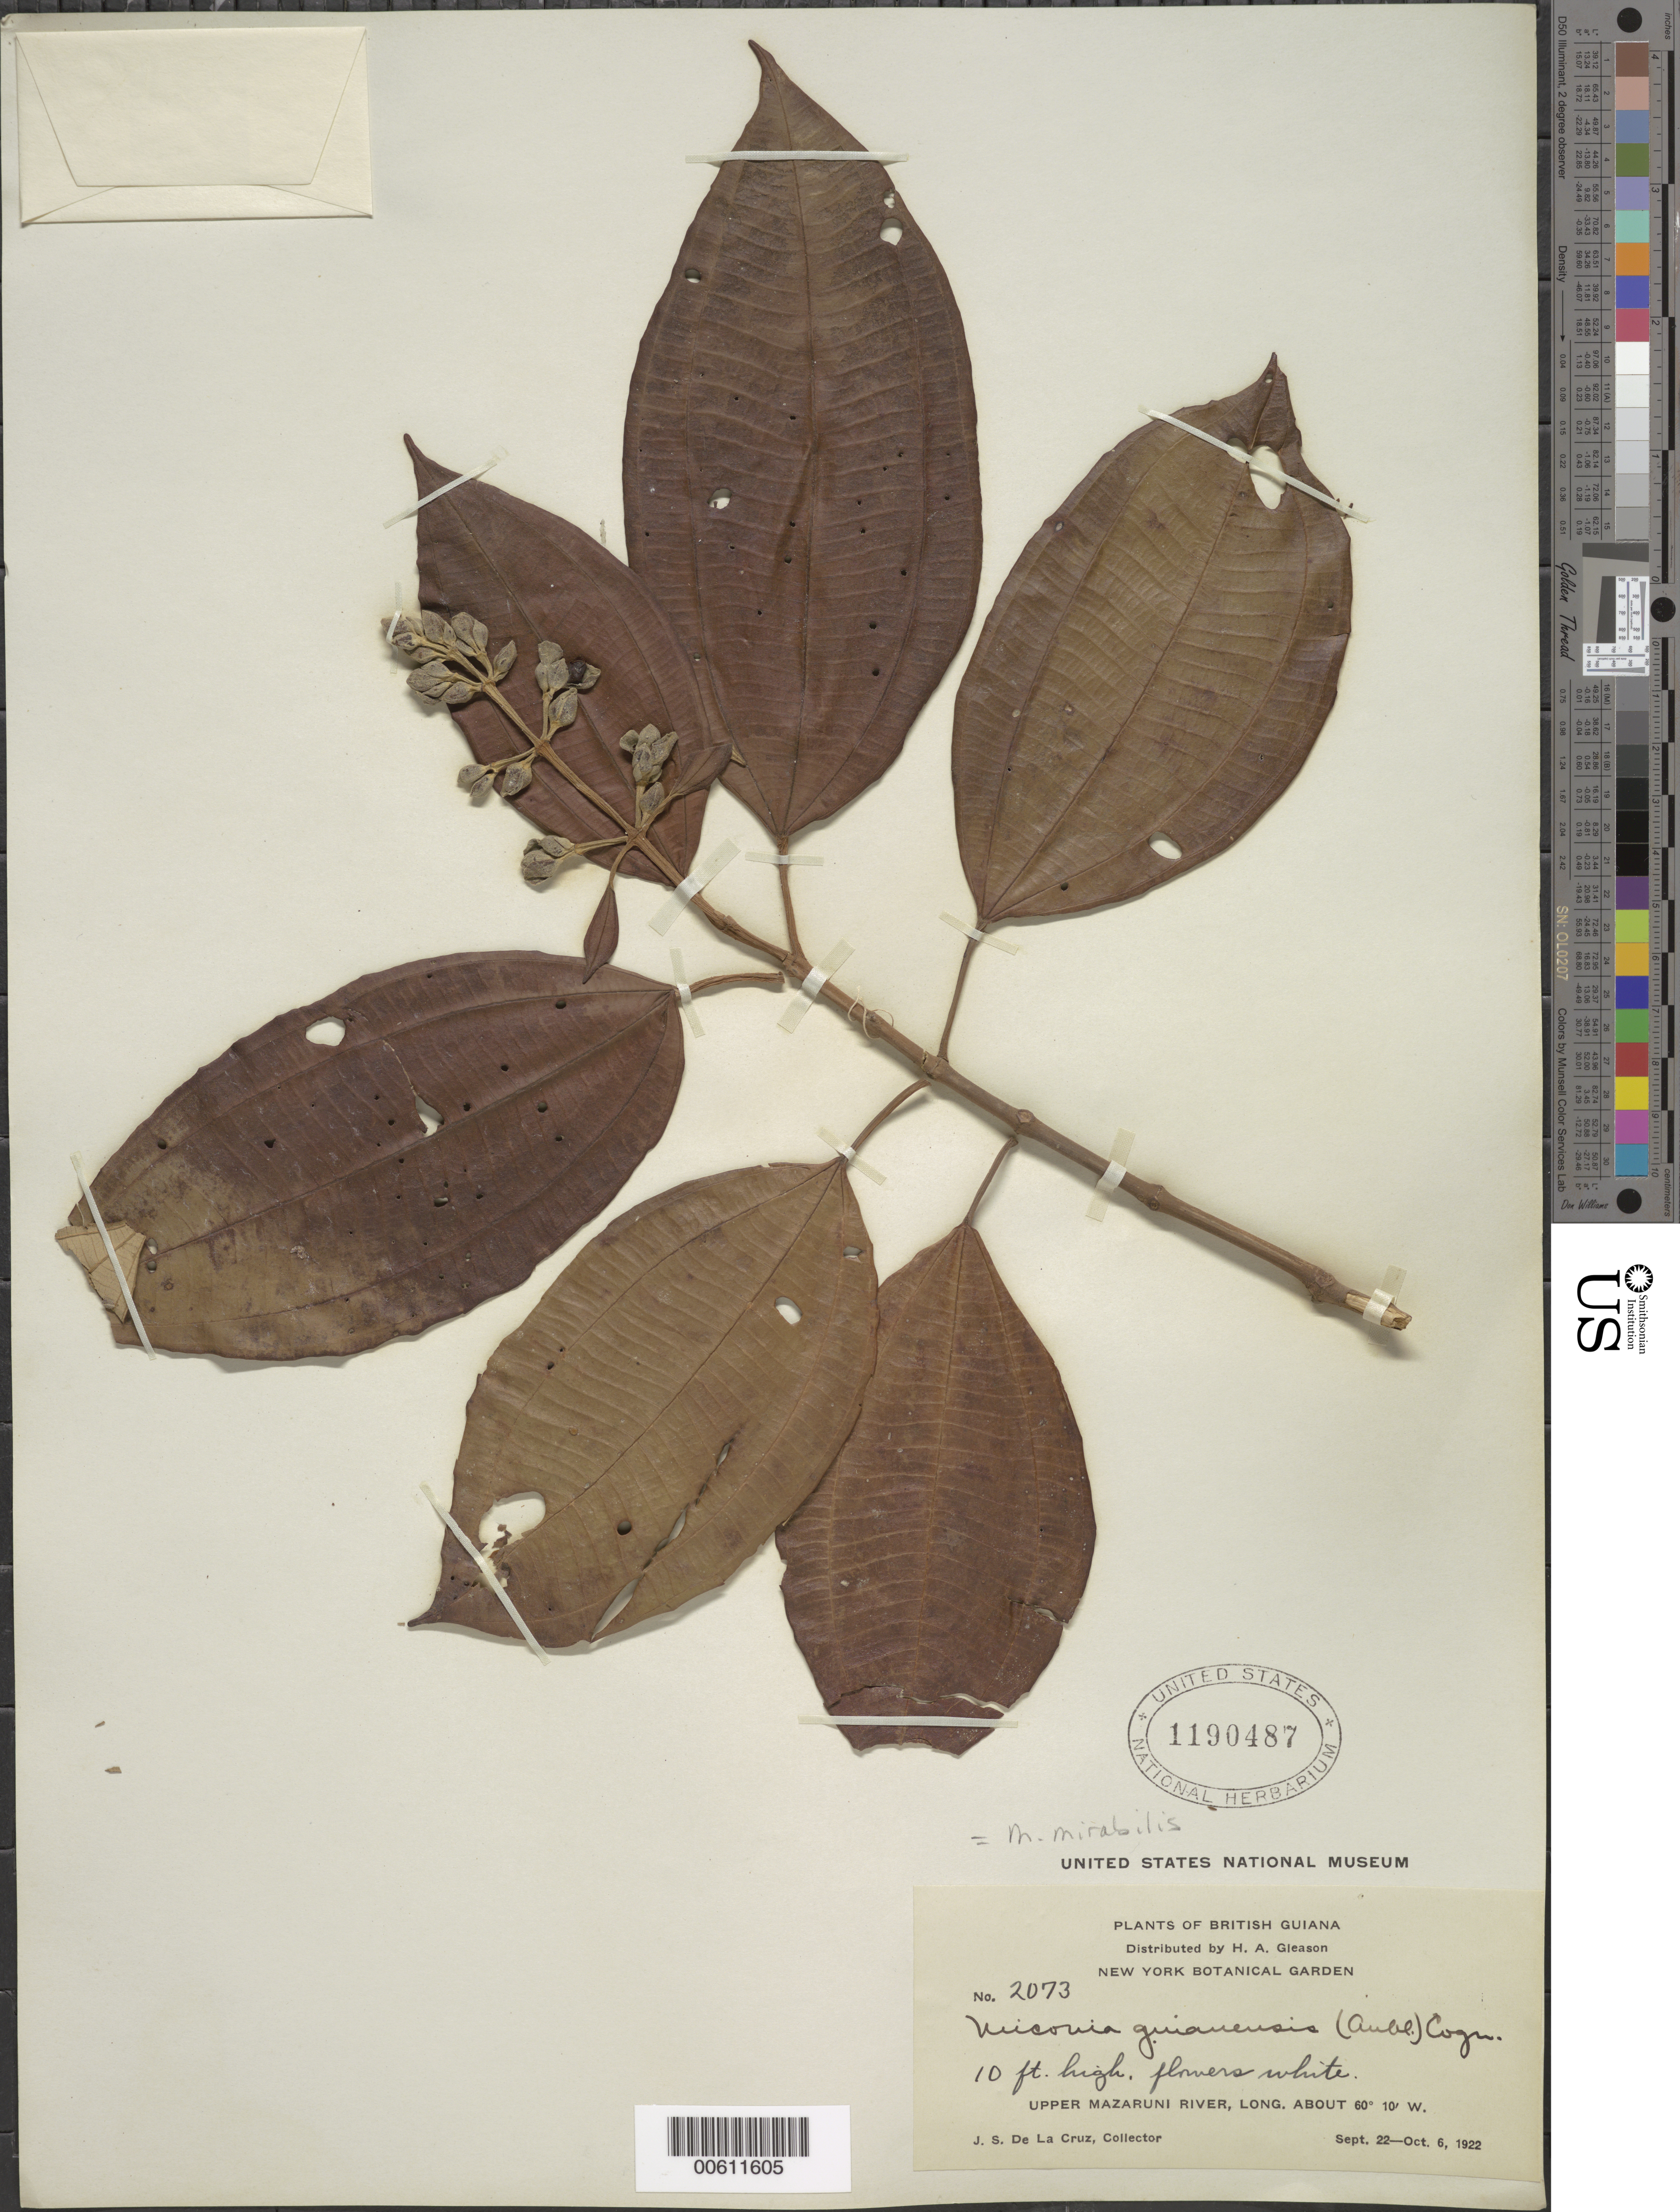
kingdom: Plantae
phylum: Tracheophyta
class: Magnoliopsida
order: Myrtales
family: Melastomataceae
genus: Miconia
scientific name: Miconia mirabilis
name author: (Aubl.) L.O. Williams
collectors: J. S. de la Cruz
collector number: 2073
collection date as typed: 22-Sep-22 to 6-Oct-22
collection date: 1922-09-22/1922-10-06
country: Guyana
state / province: Cuyuni-Mazaruni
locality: Upper Mazaruni R.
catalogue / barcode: US 1190487